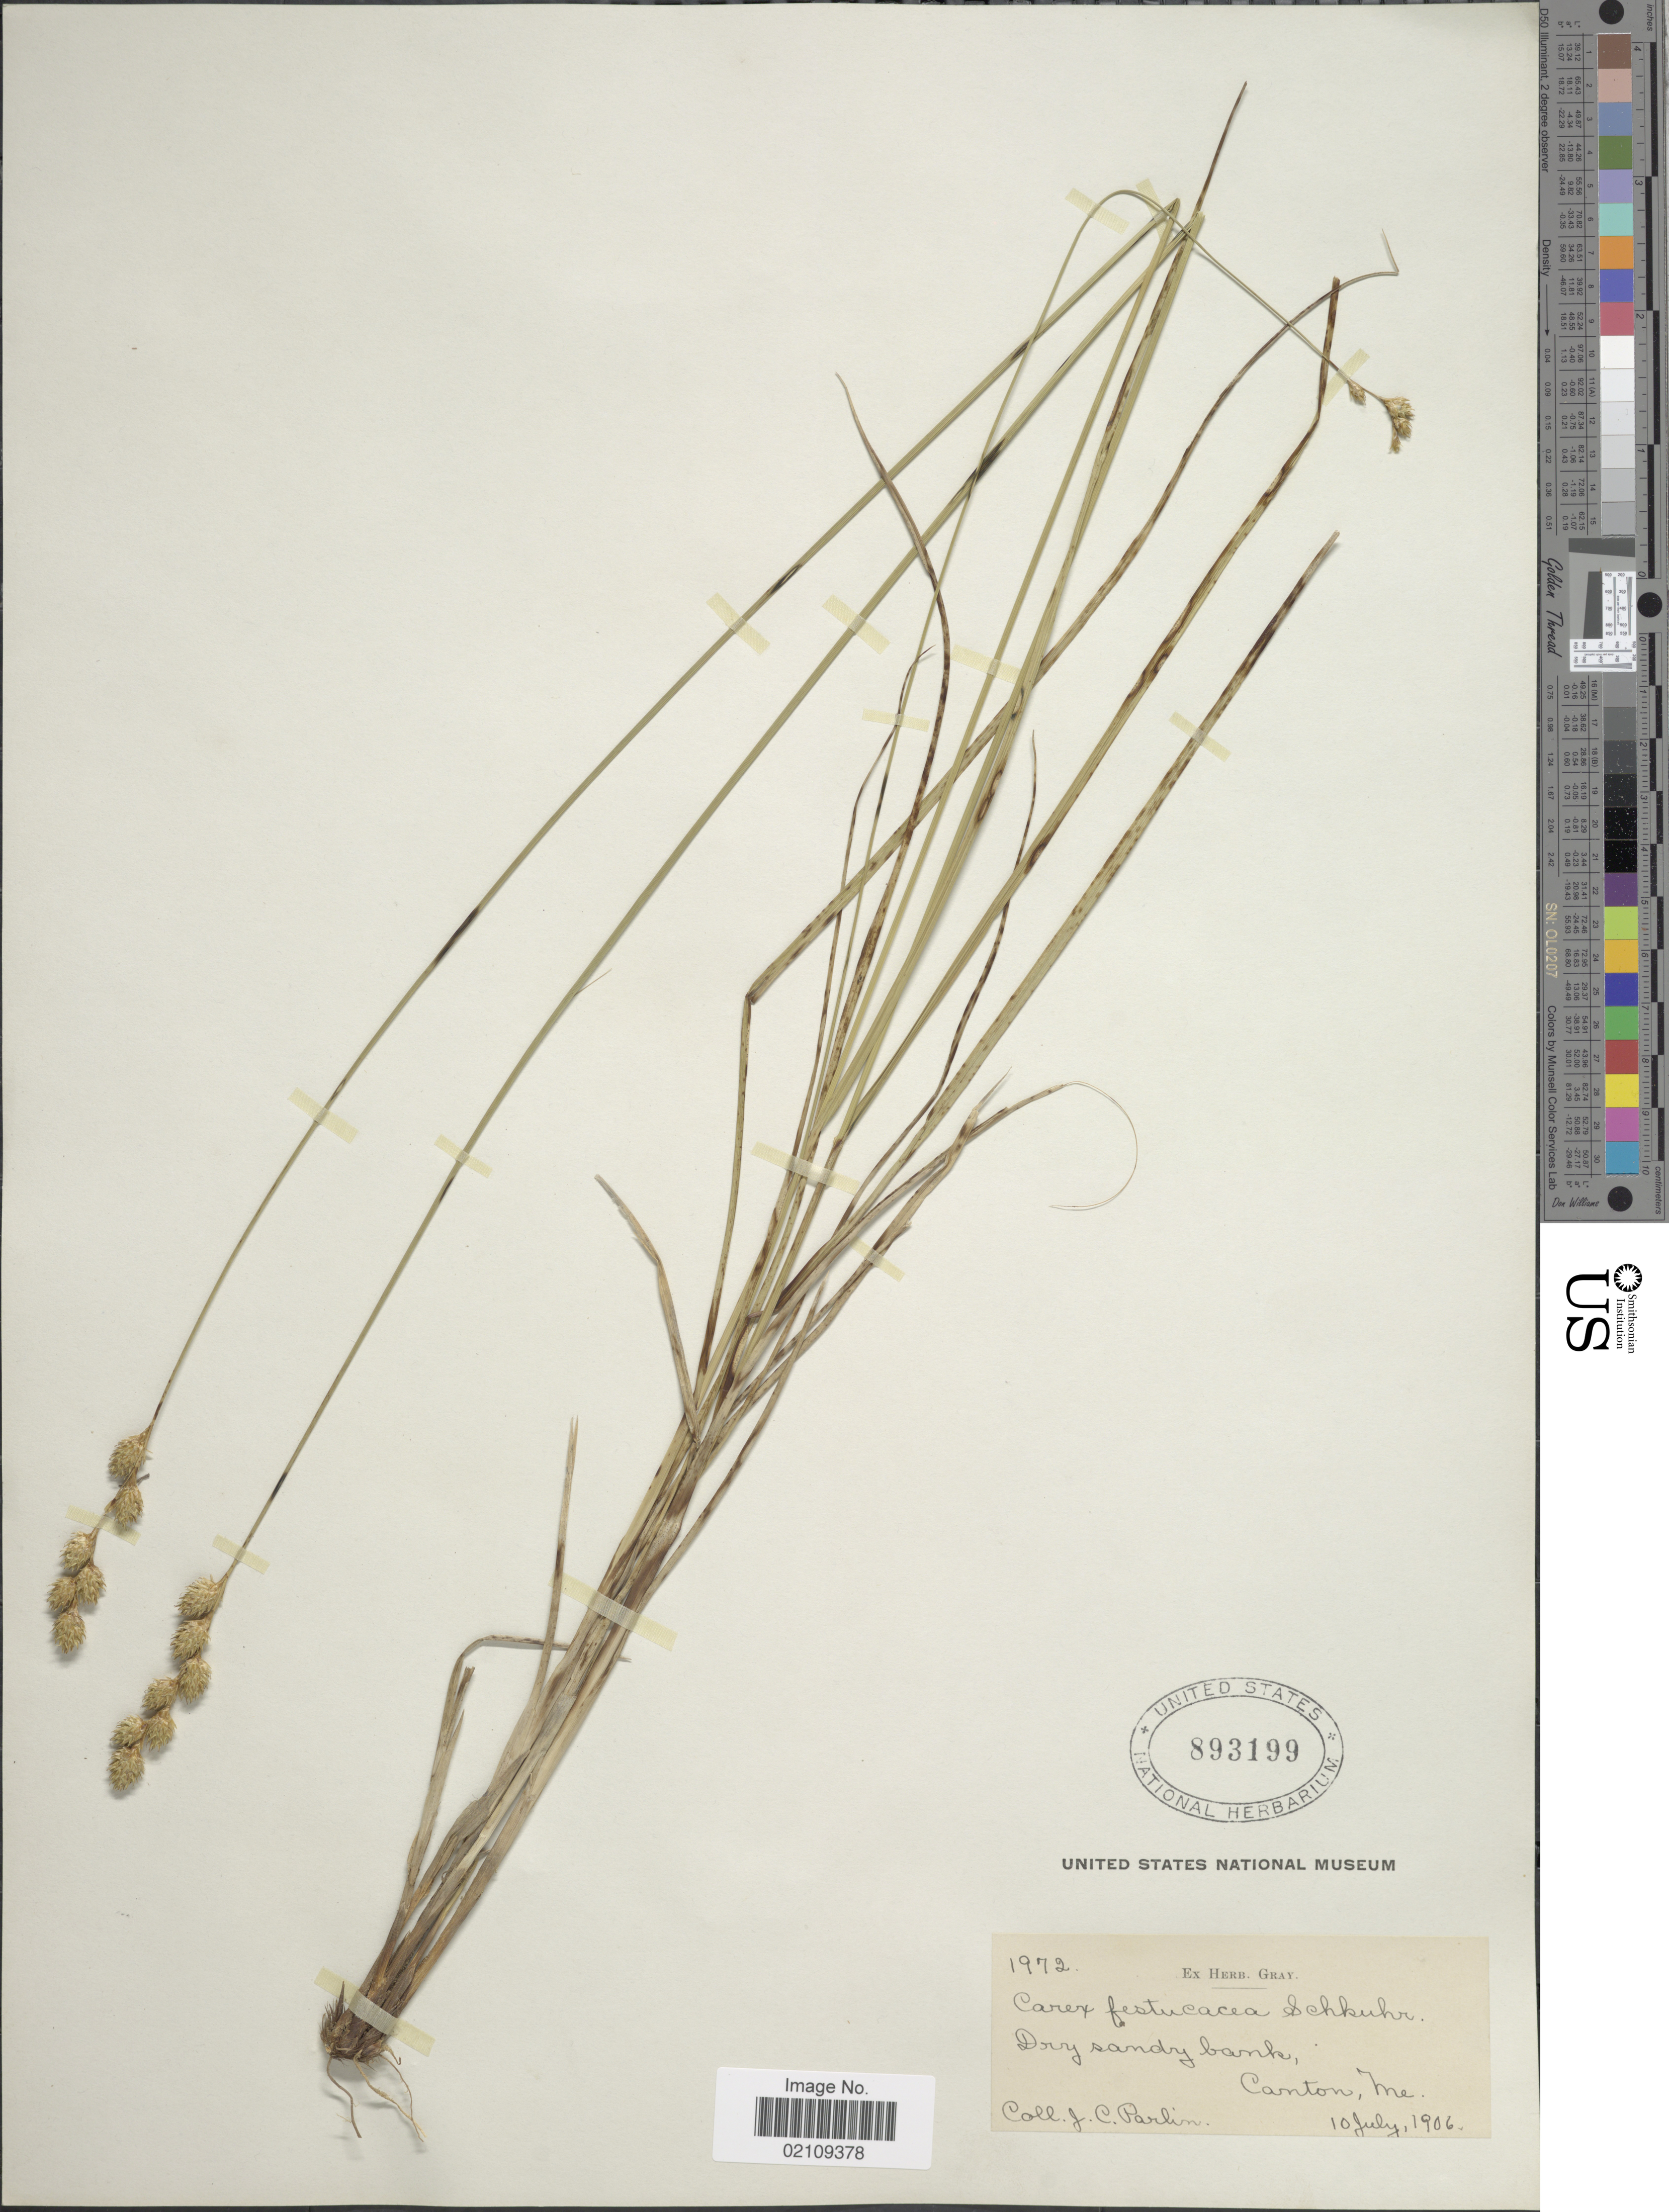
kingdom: Plantae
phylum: Tracheophyta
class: Liliopsida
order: Poales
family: Cyperaceae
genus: Carex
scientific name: Carex festucacea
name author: Willd.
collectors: J. Parlin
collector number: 1972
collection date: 1906-07-10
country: United States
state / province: Maine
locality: Dry sandy bank, Canton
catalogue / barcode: US 893199